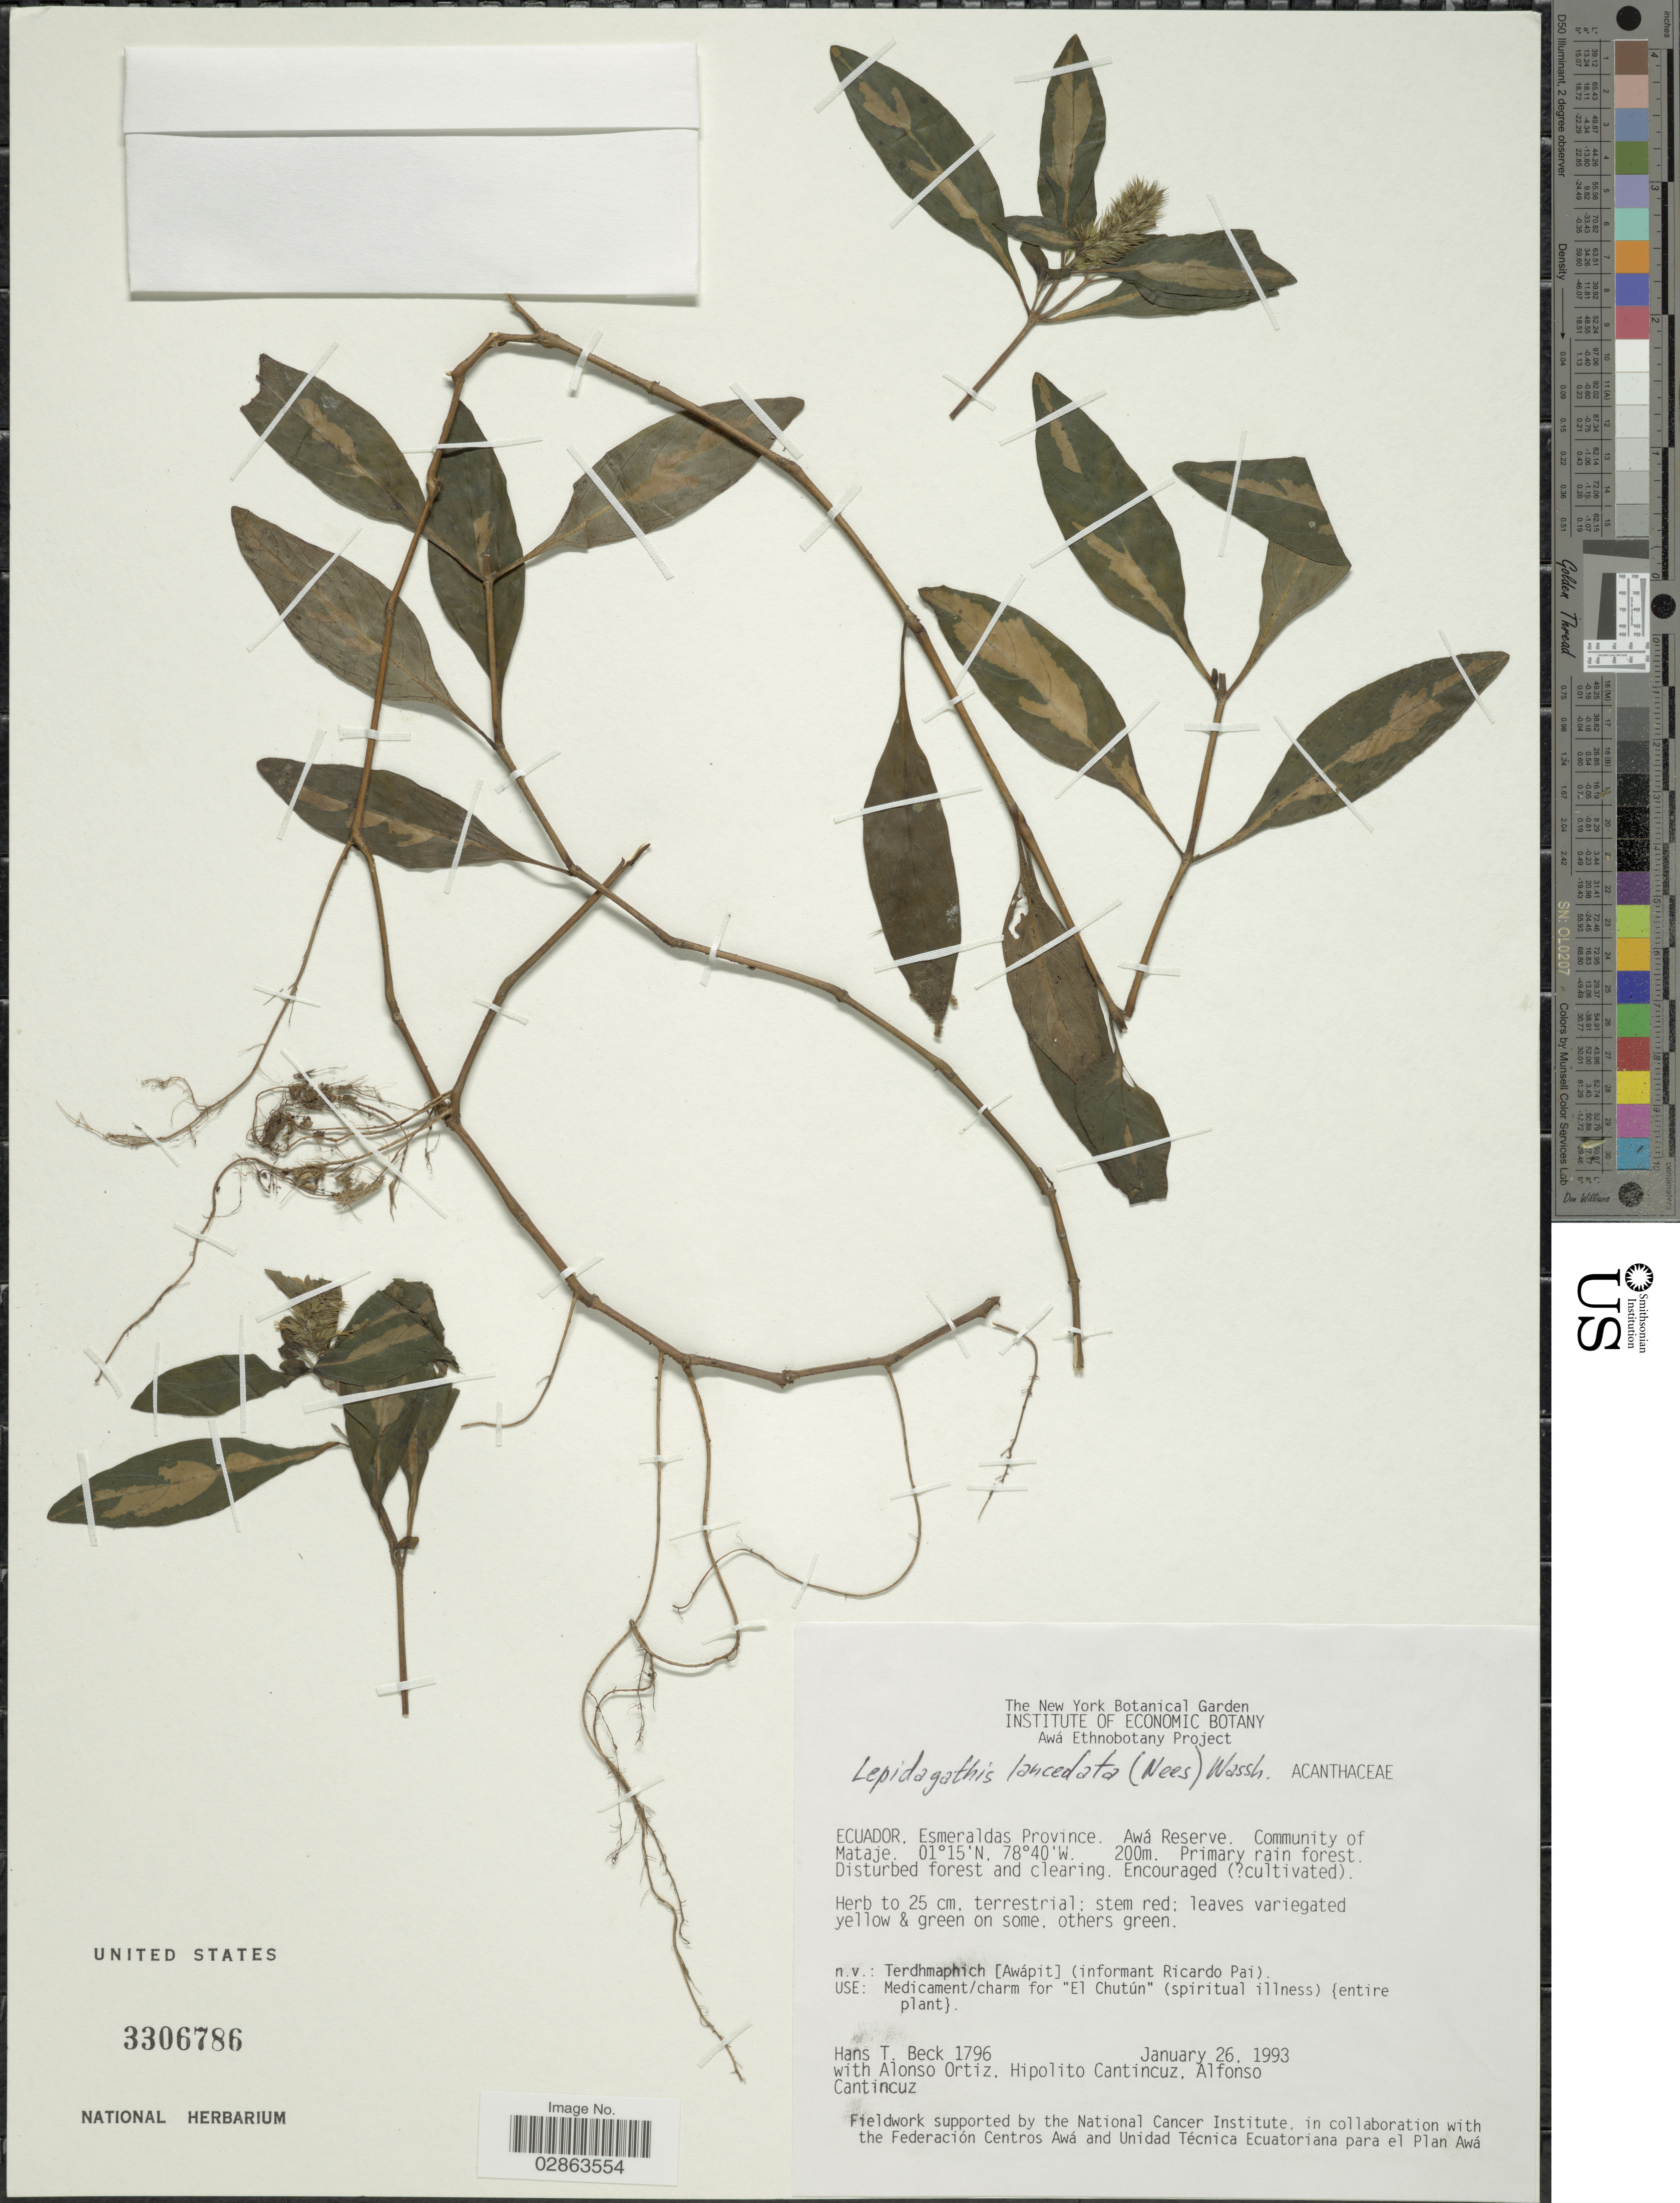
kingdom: Plantae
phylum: Tracheophyta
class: Magnoliopsida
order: Lamiales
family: Acanthaceae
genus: Teliostachya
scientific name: Teliostachya lanceolata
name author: Nees in Mart.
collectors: H. T. Beck, A. Ortiz, H. Cantincuz & A. Cantincuz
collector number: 1796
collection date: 1993-01-26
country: Ecuador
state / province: Esmeraldas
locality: Esmeraldas Province. Awá Reserve. Community of Mataje.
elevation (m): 200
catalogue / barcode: US 3306786